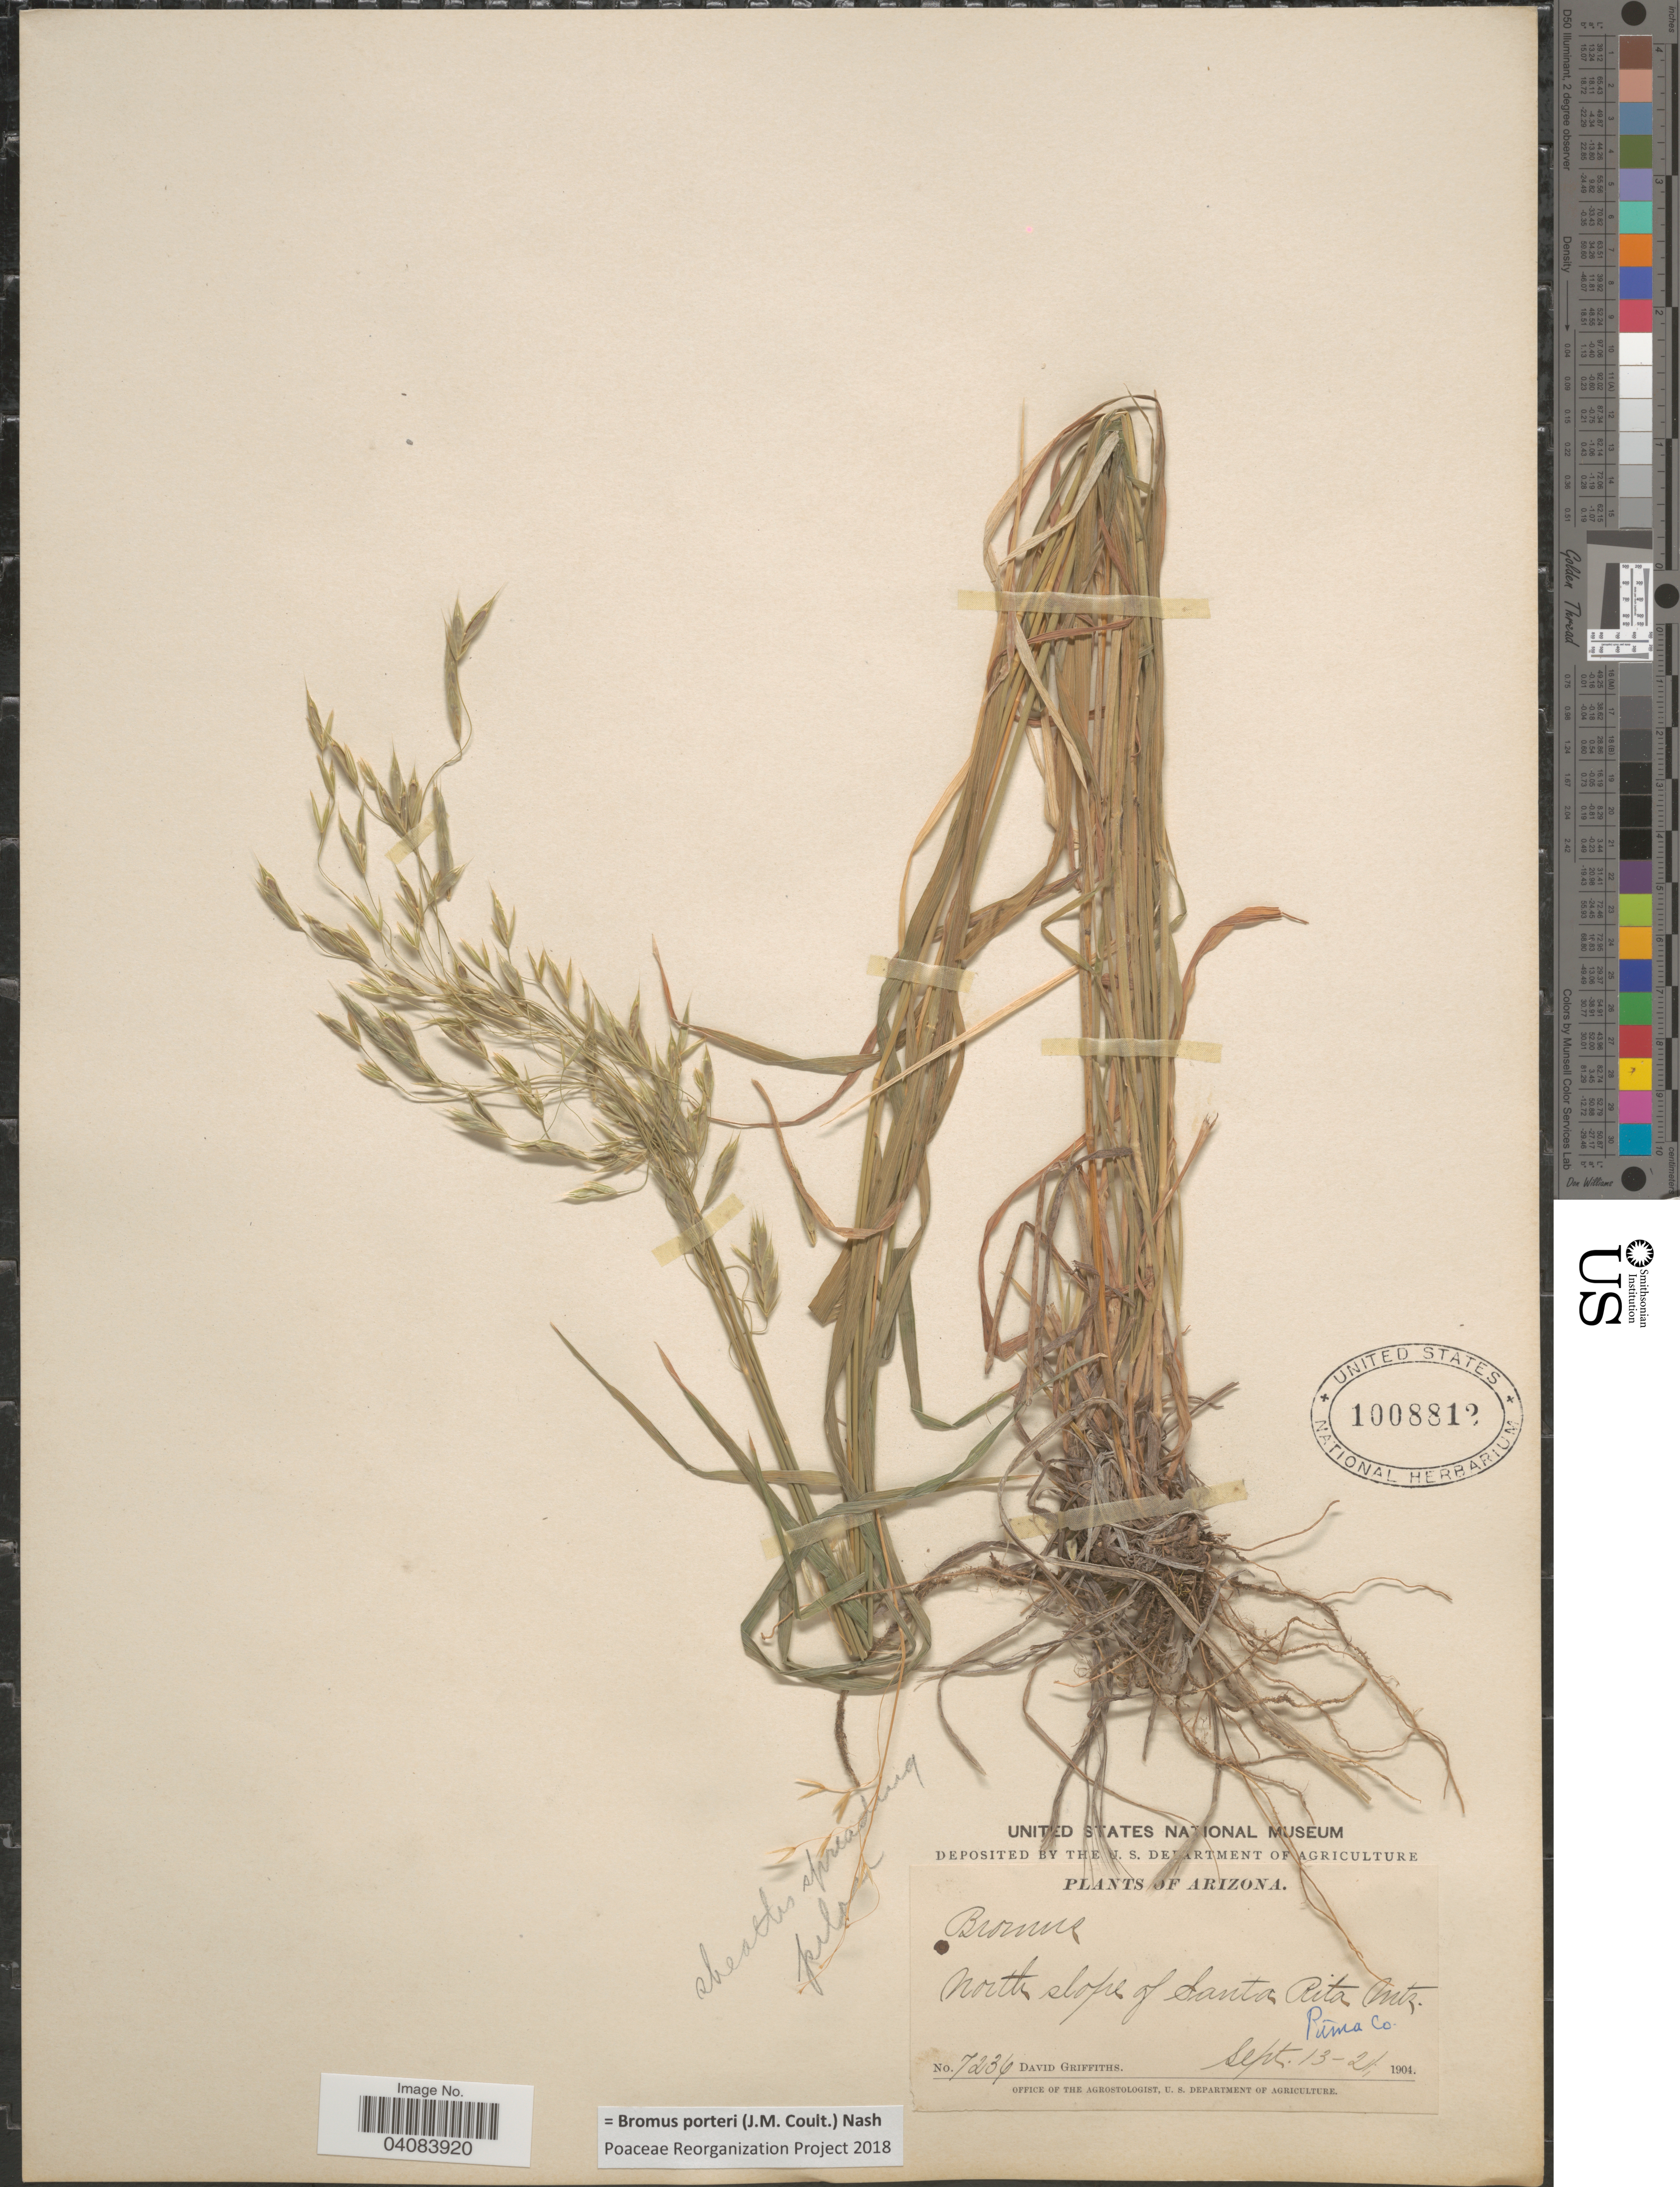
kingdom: Plantae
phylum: Tracheophyta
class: Liliopsida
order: Poales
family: Poaceae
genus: Bromus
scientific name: Bromus porteri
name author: (J.M. Coult.) Nash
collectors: D. Griffiths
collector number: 7236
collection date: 1904-09-13/1904-09-21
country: United States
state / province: Arizona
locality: North slope of Santa Rita Mts. Pima Co.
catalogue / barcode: US 1008812